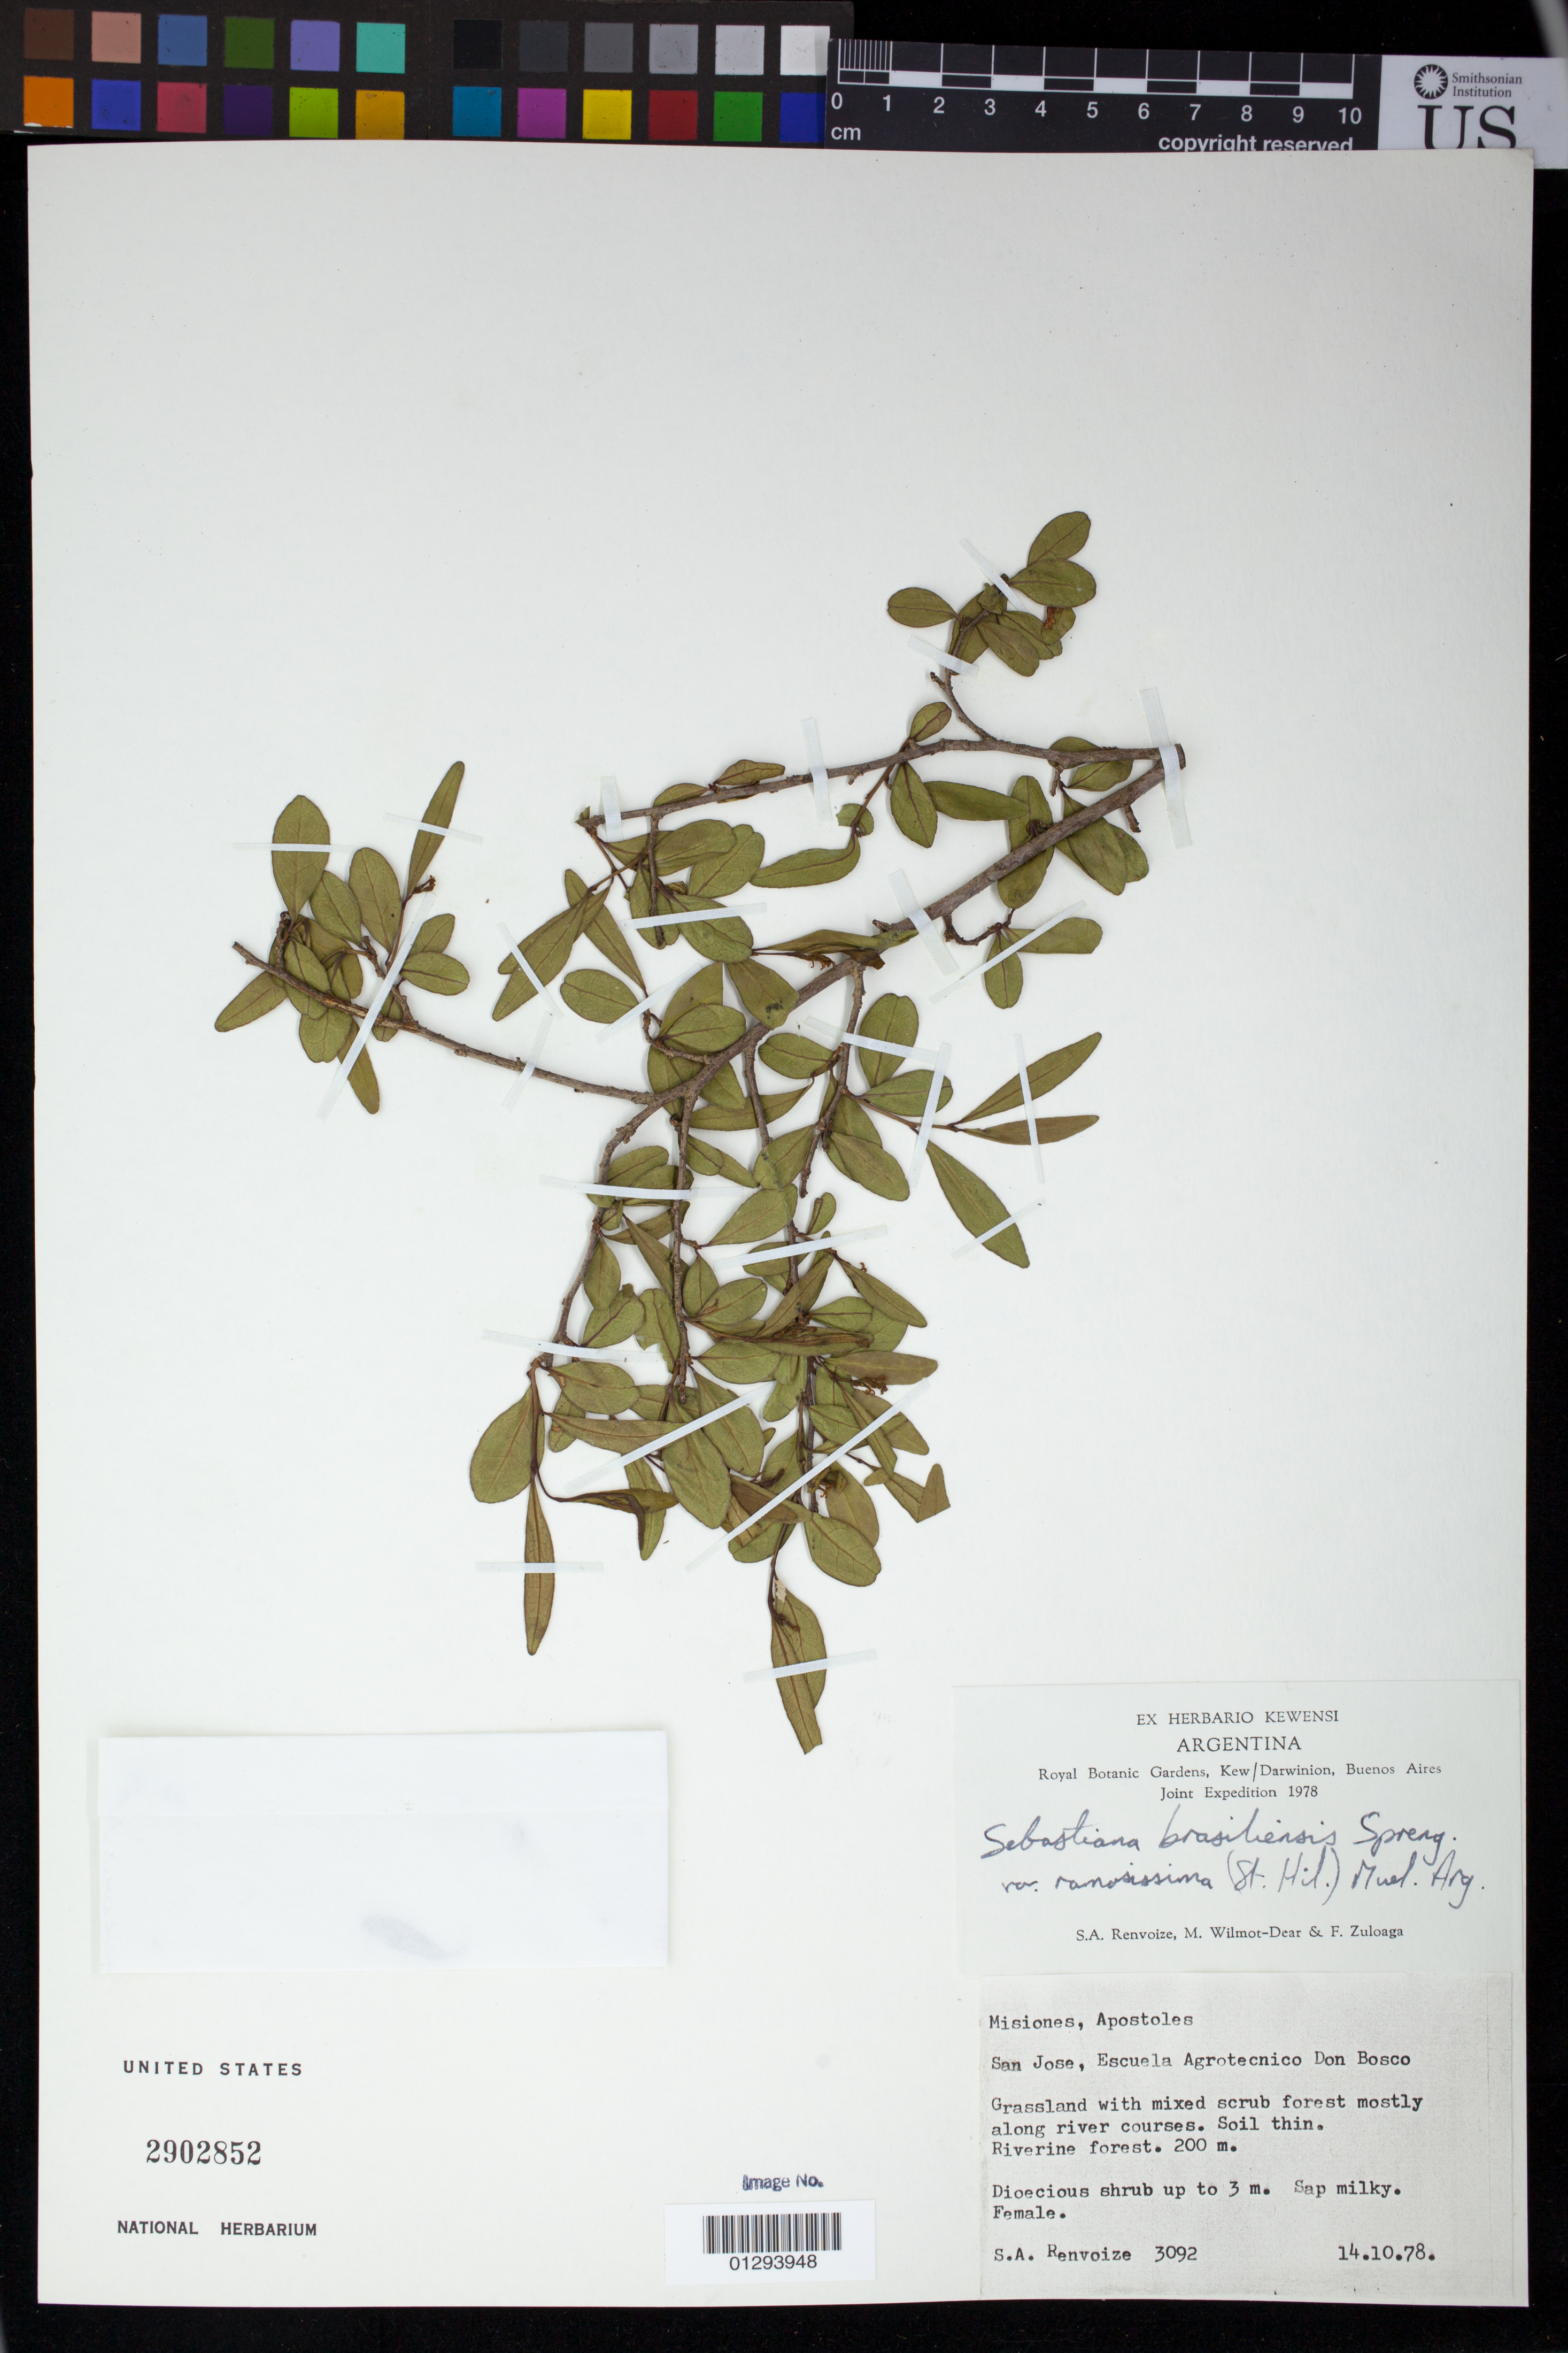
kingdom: Plantae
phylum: Tracheophyta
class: Magnoliopsida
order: Malpighiales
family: Euphorbiaceae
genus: Sebastiania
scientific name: Sebastiania brasiliensis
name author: Spreng.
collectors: S. A. Renvoize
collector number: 3092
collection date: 1978-10-14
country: Argentina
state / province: Misiones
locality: San Jose. Escuela Agrotecnico Don Bosco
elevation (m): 200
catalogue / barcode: US 2902852